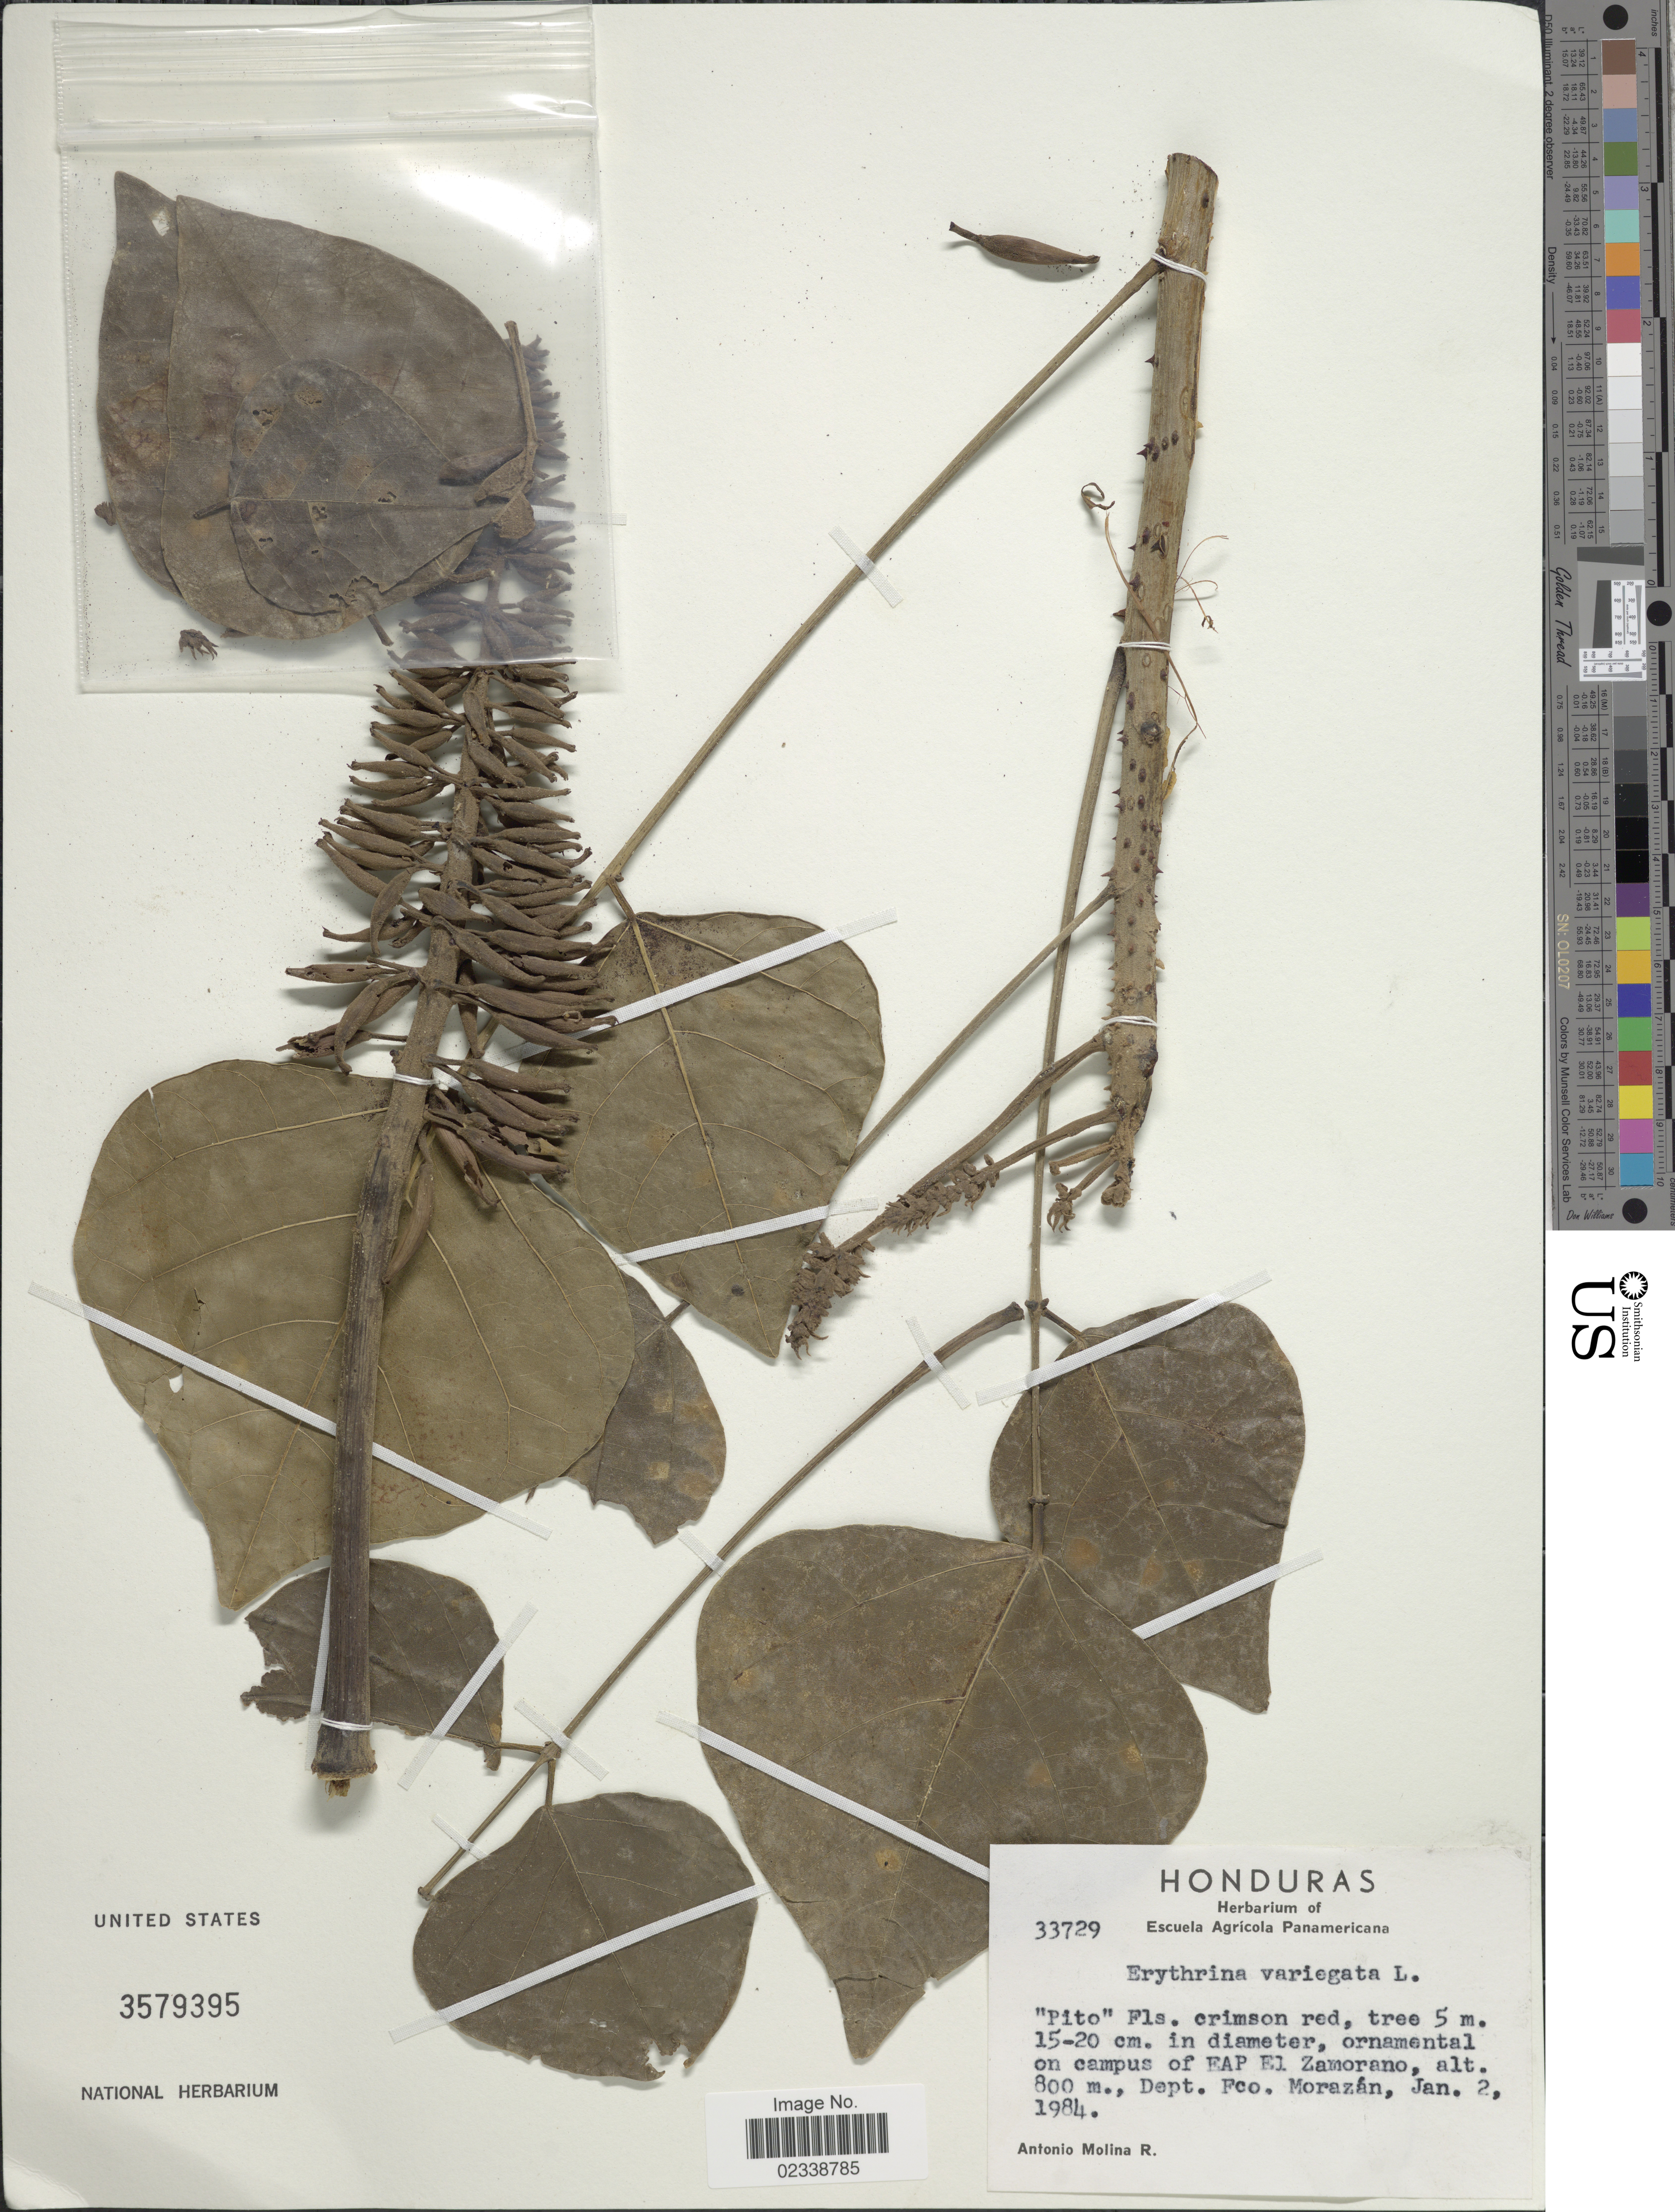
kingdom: Plantae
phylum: Tracheophyta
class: Magnoliopsida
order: Fabales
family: Fabaceae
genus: Erythrina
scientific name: Erythrina variegata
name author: L.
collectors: A. Molina R.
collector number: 33729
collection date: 1984-01-02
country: Honduras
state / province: Fco. Morazán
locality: Campus of EAP El Zamorano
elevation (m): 800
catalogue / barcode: US 3579395